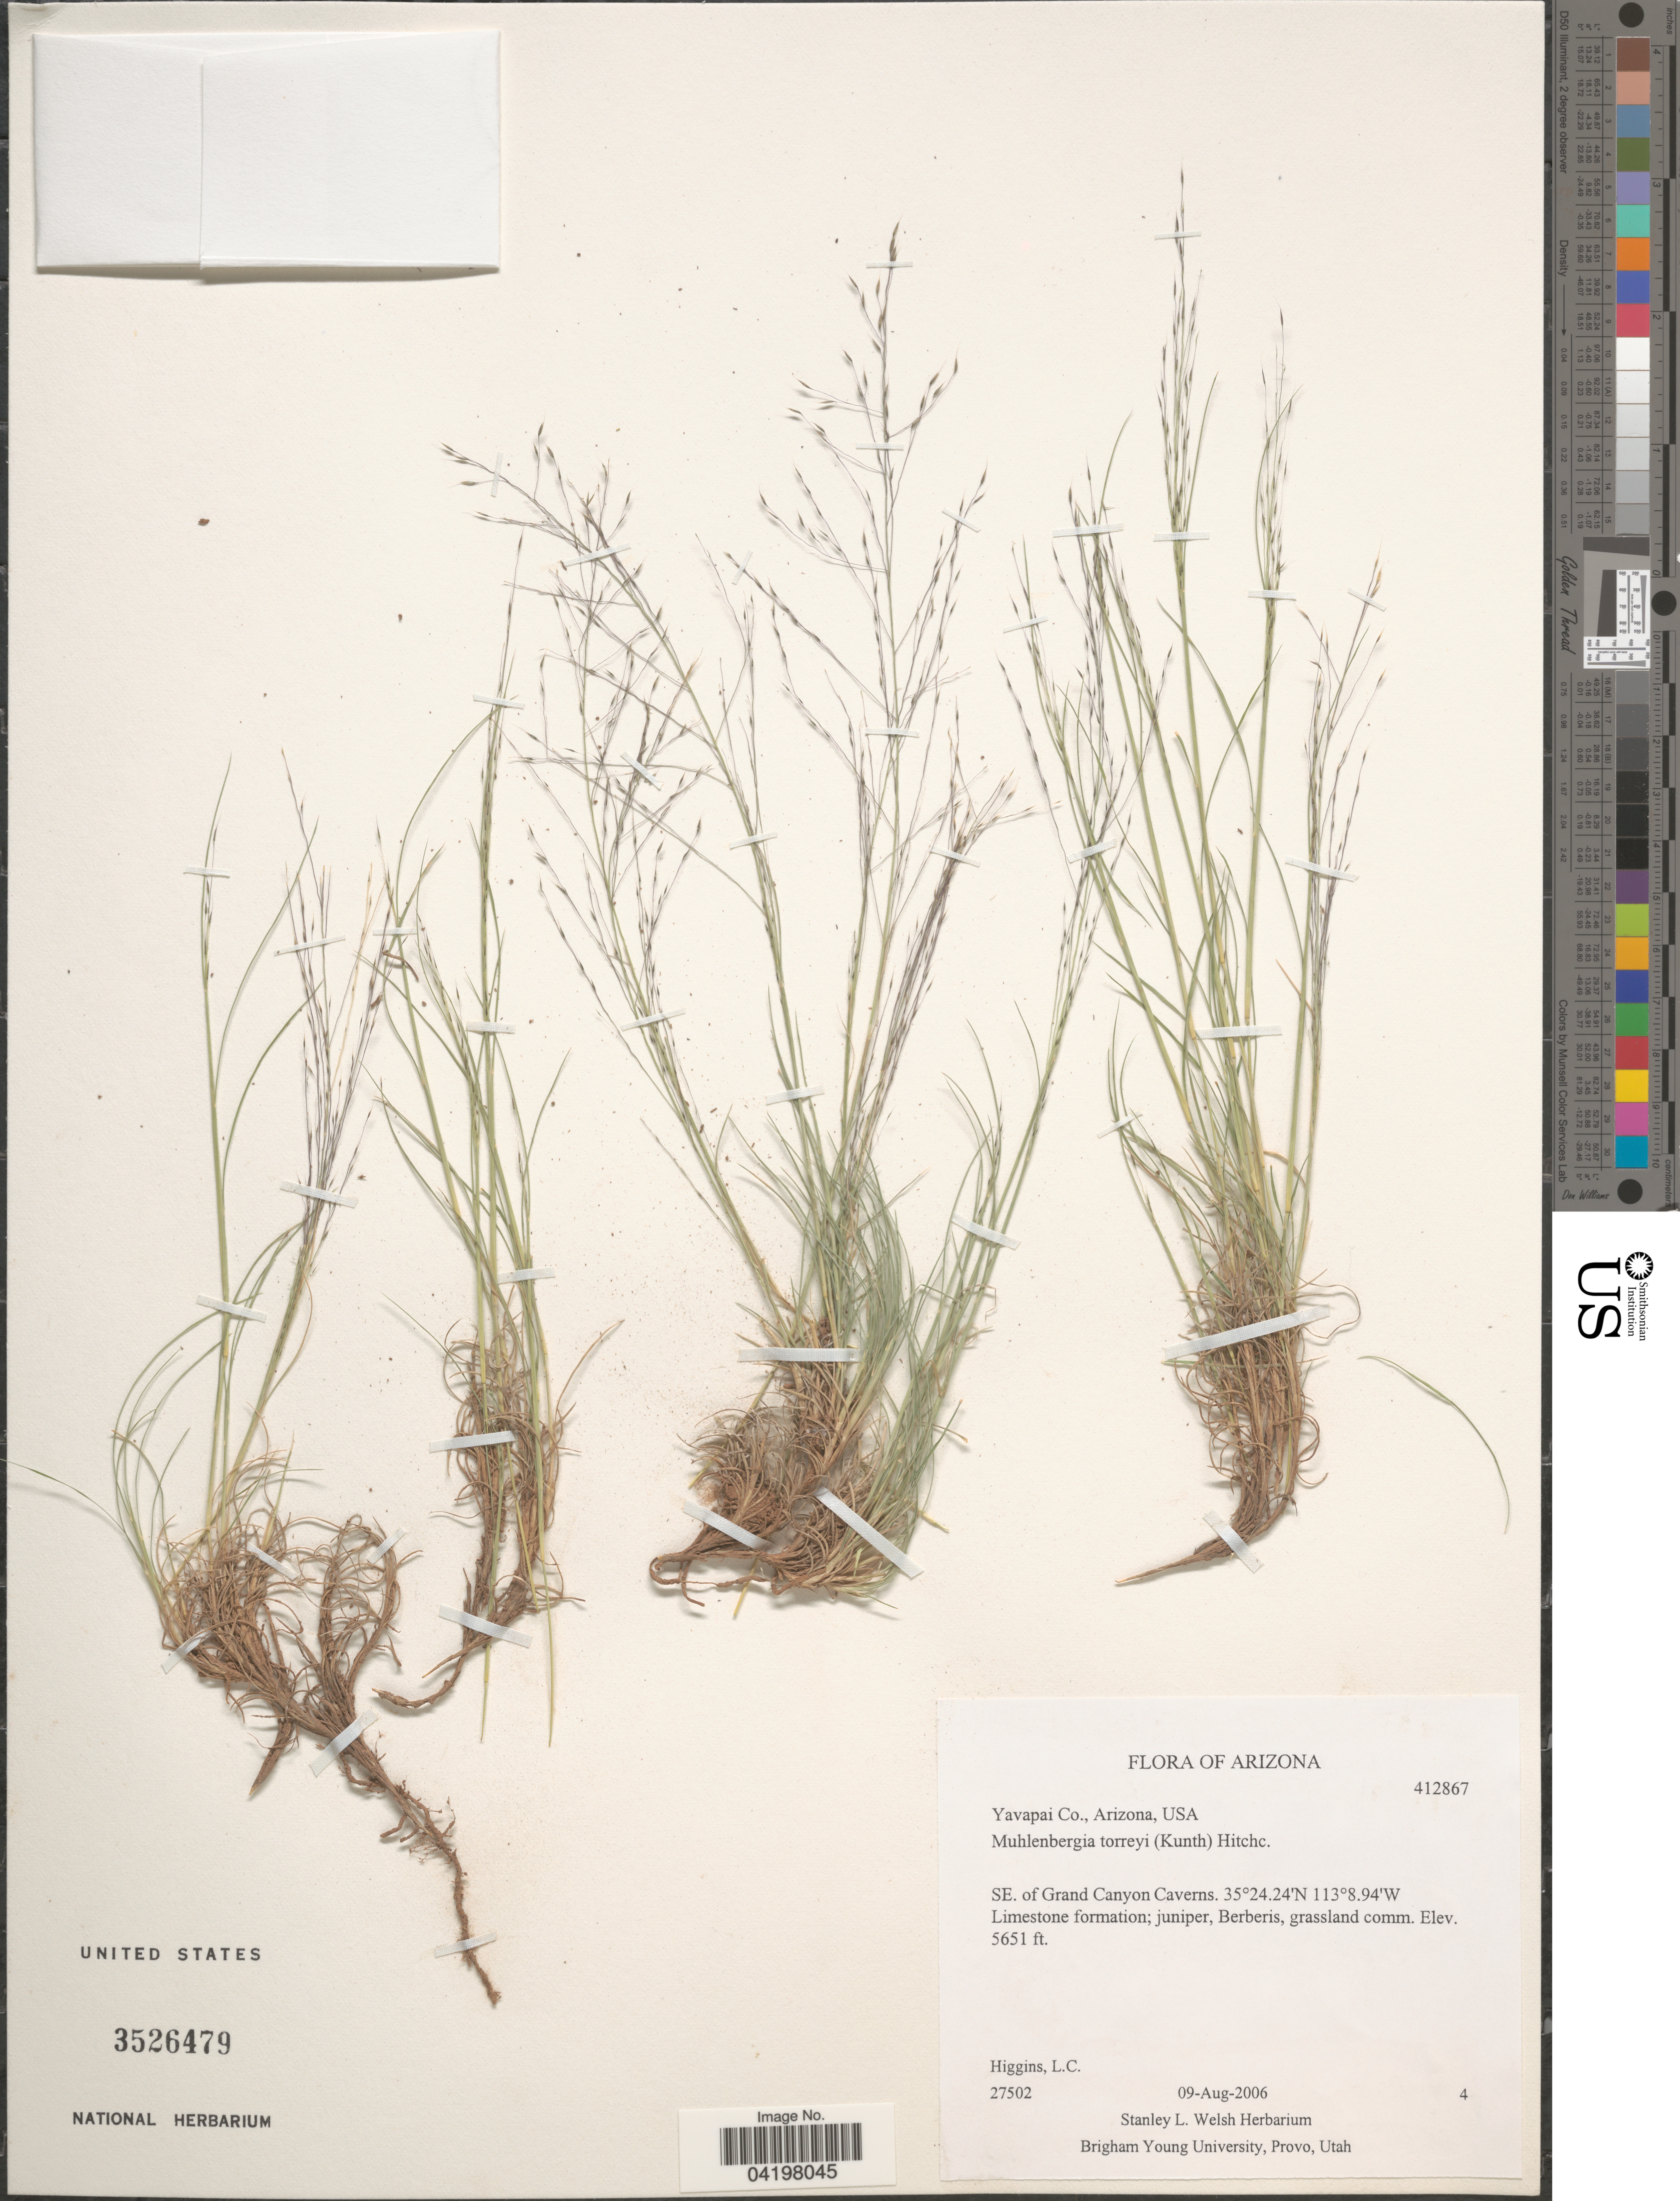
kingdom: Plantae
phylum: Tracheophyta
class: Liliopsida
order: Poales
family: Poaceae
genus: Muhlenbergia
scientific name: Muhlenbergia torreyi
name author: (Kunth) Hitchc. ex Bush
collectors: L. Higgins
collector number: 27502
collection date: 2006-08-09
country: United States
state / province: Arizona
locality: Yavapai Co. SE. of Grand Canyon Caverns.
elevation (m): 1722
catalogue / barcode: US 3526479